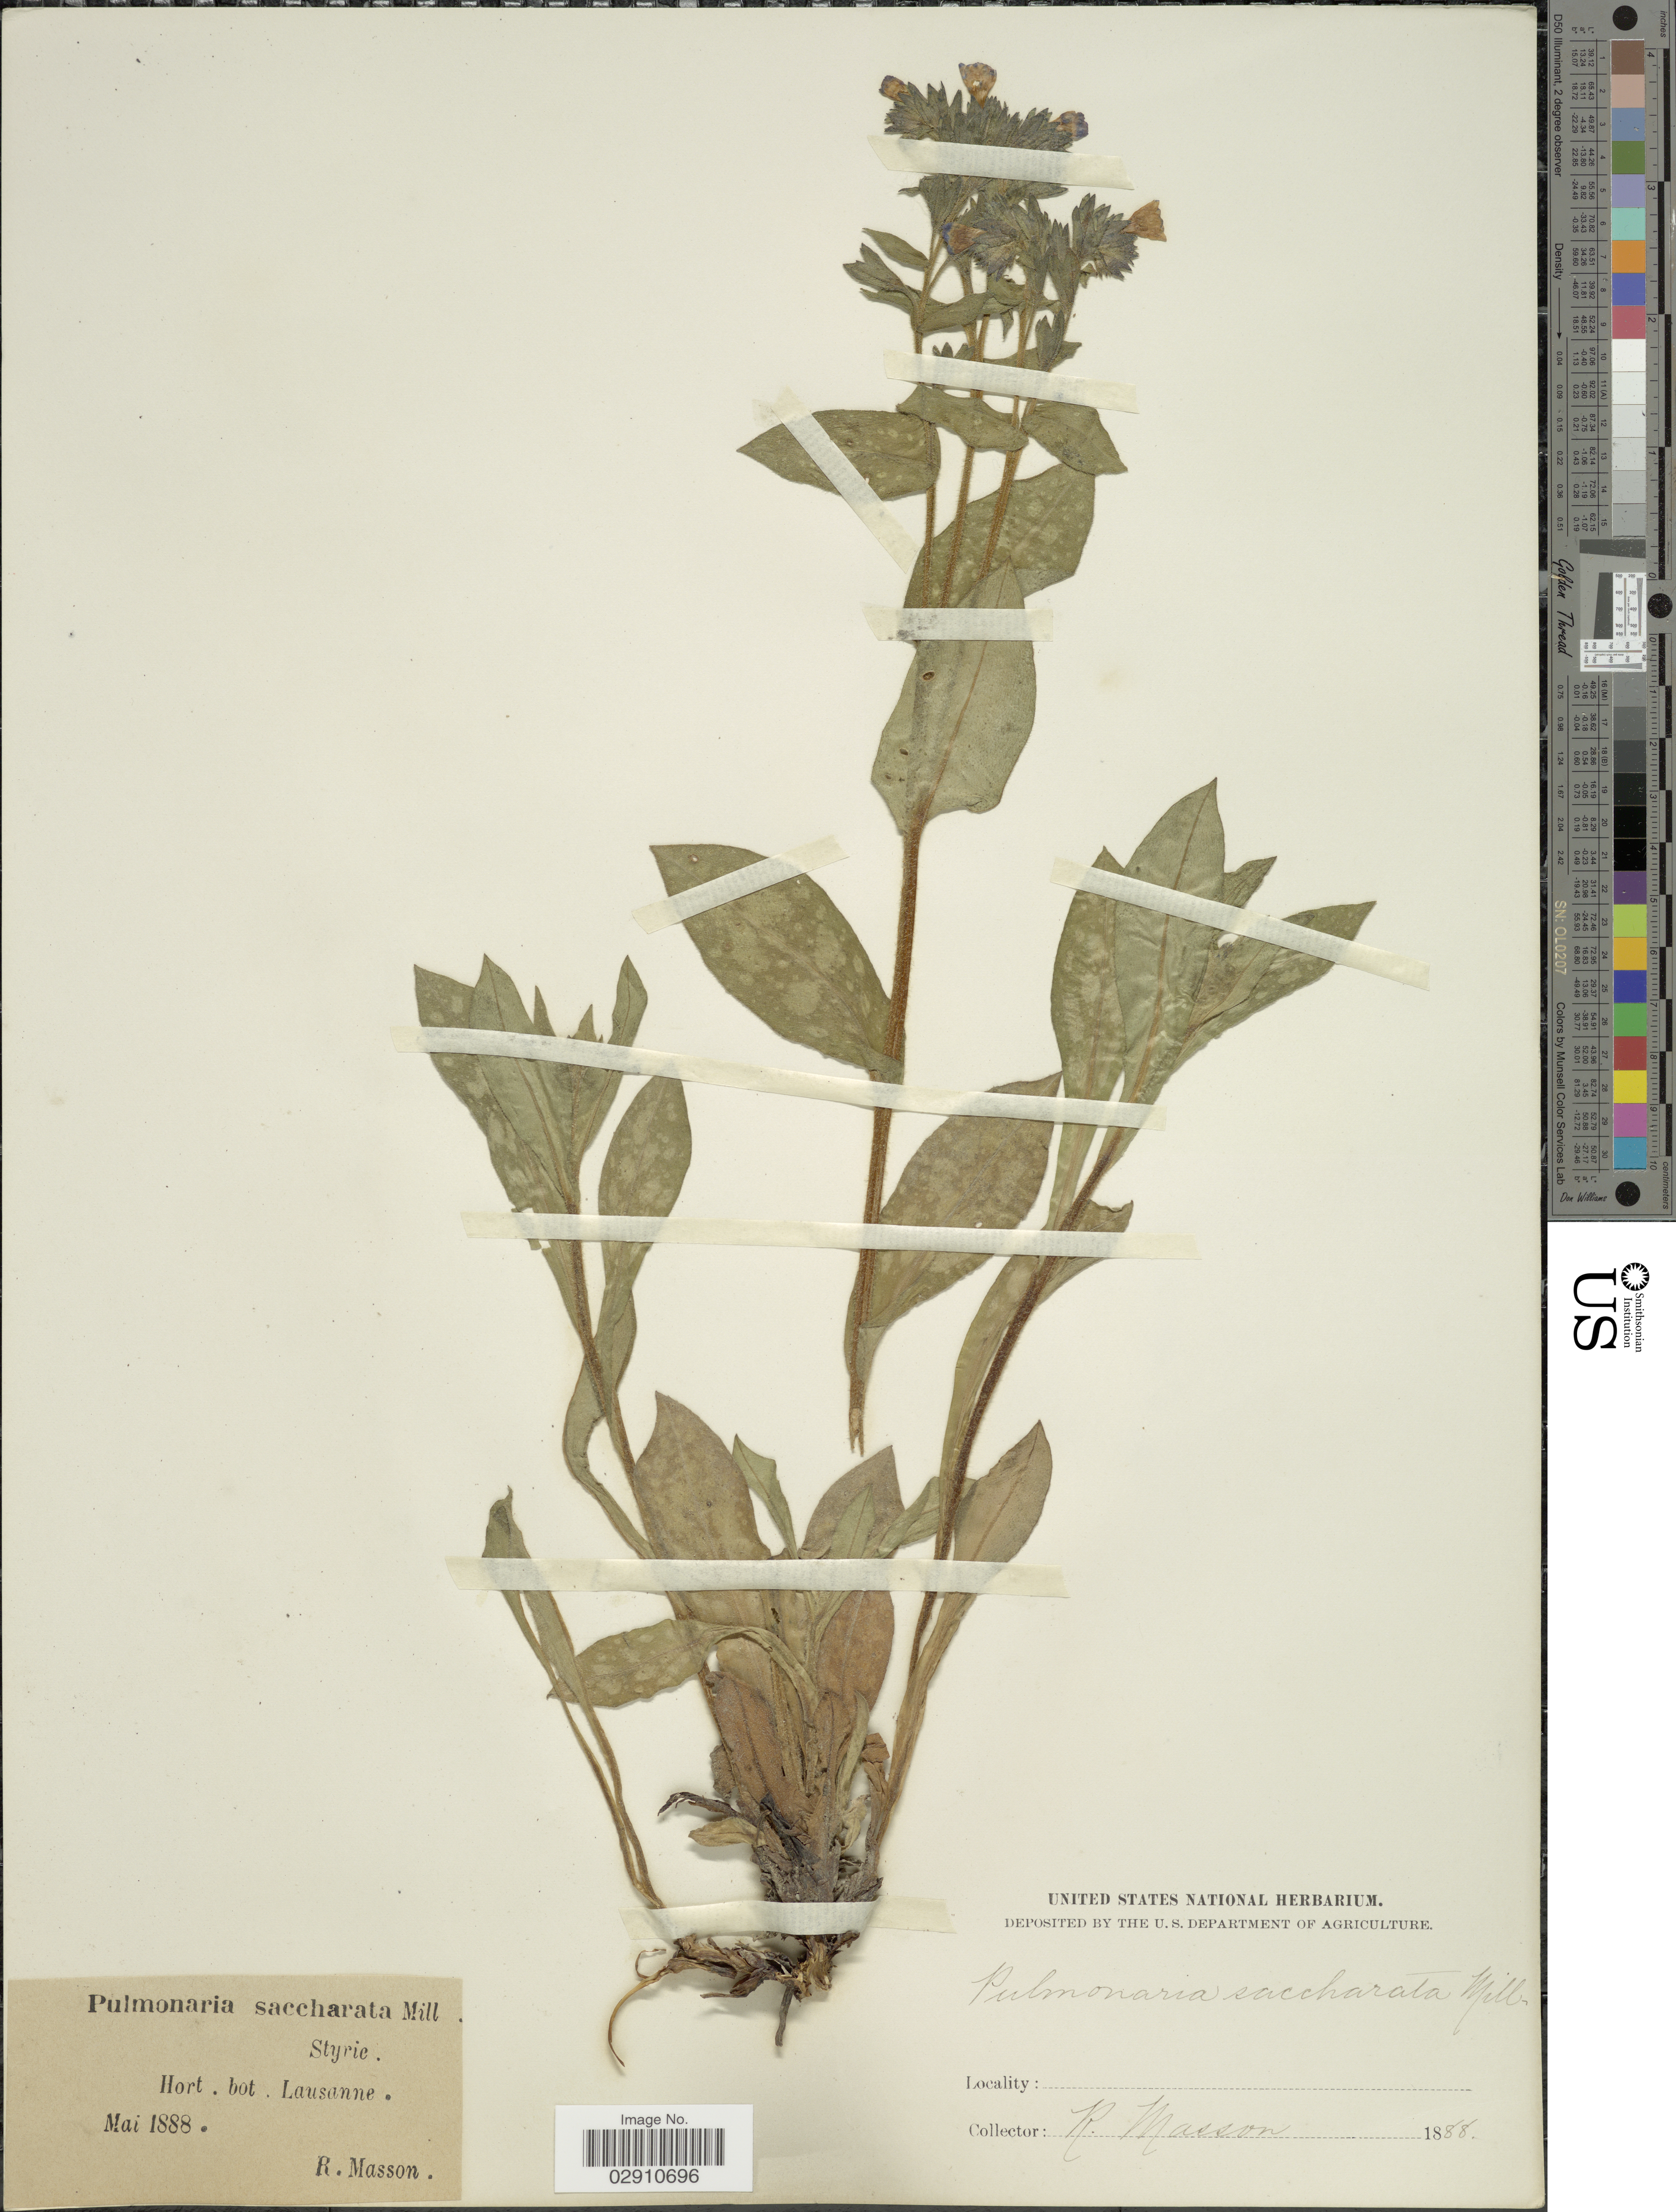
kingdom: Plantae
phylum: Tracheophyta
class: Magnoliopsida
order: Boraginales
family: Boraginaceae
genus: Pulmonaria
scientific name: Pulmonaria saccharata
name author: Mill.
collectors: R. Masson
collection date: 1888-05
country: Austria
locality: Styrie. Hort. bot. Lausanne.